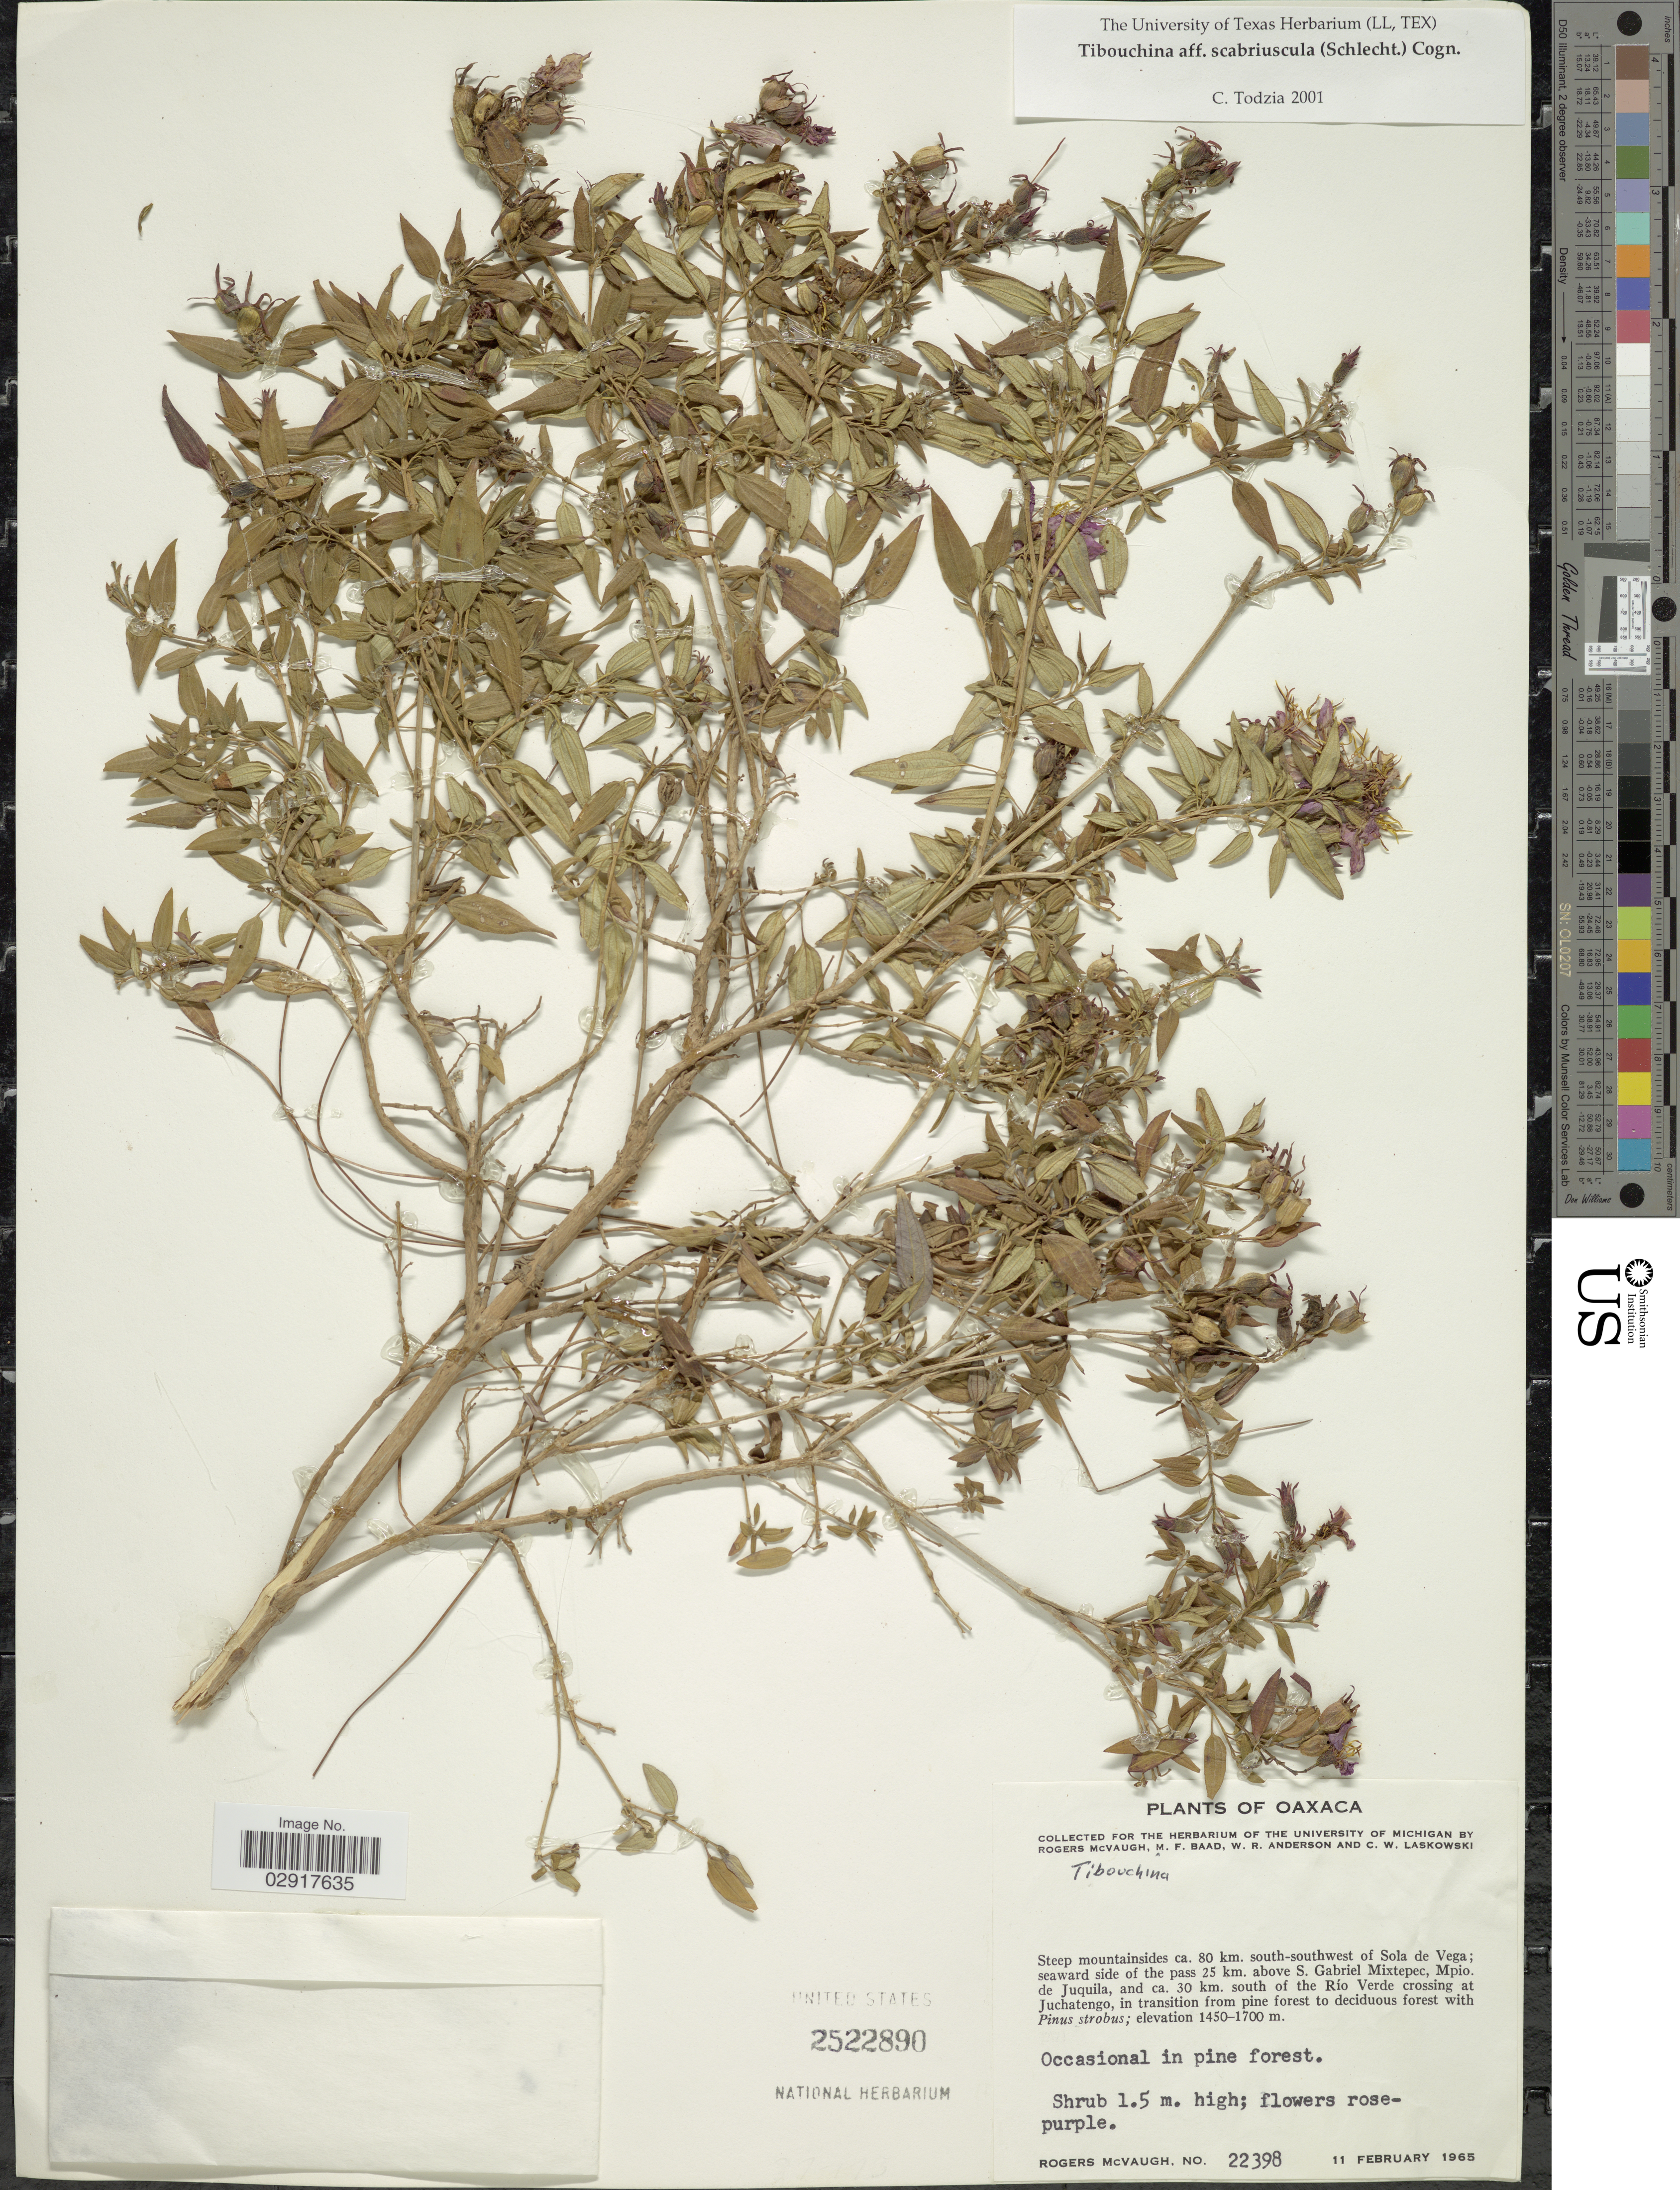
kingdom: Plantae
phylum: Tracheophyta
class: Magnoliopsida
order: Myrtales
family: Melastomataceae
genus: Chaetogastra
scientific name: Chaetogastra scabriuscula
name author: (Schltdl.) P.J.F. Guim. & Michelang.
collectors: R. McVaugh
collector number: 22398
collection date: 1965-02-11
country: Mexico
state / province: Oaxaca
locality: Steep mountainsides ca. 80 km. south-southwest of Sola de Vega; seaward side of the pass 25 km. above S. Gabriel Mixtepec, Mpio. de Juquila, and ca. 30 km. south of the Río Verde crossing at Juchatengo.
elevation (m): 1450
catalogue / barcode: US 2522890